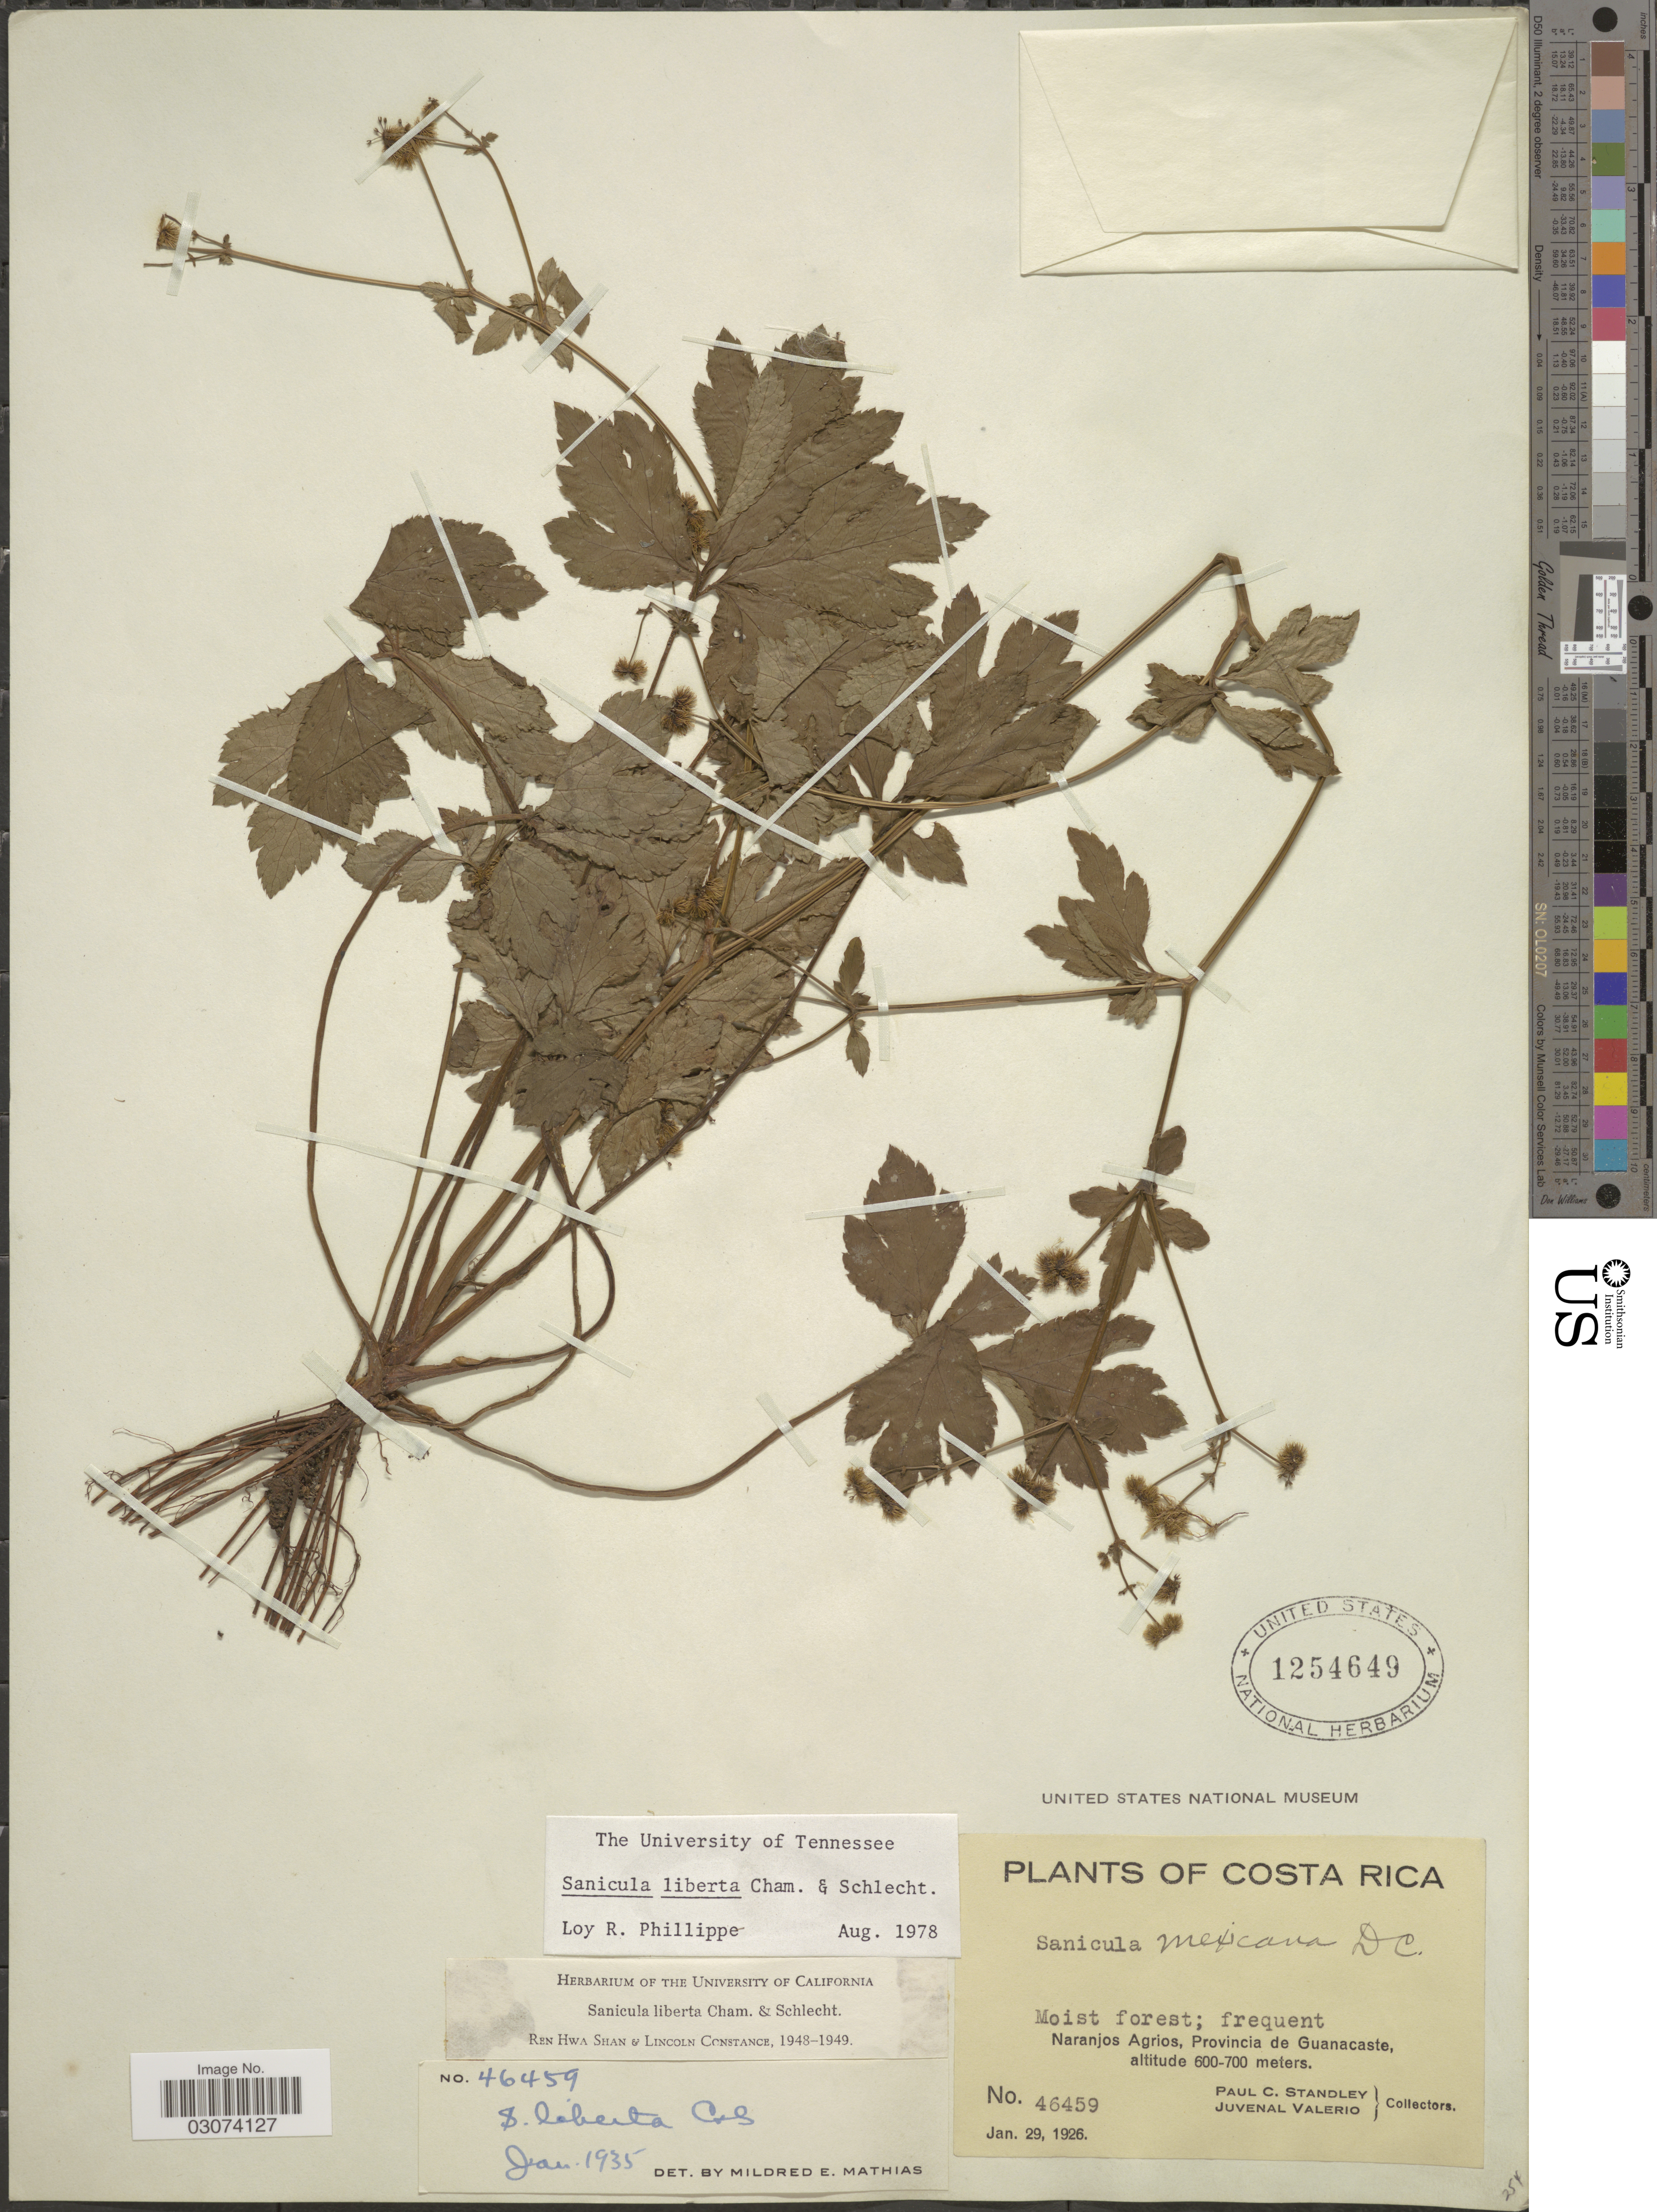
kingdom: Plantae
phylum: Tracheophyta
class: Magnoliopsida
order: Apiales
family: Apiaceae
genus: Sanicula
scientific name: Sanicula liberta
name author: Cham. & Schltdl.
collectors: P. C. Standley & J. Valerio R.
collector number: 46459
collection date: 1926-01-29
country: Costa Rica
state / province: Guanacaste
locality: Naranjos Agrios.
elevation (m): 600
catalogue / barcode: US 1254649